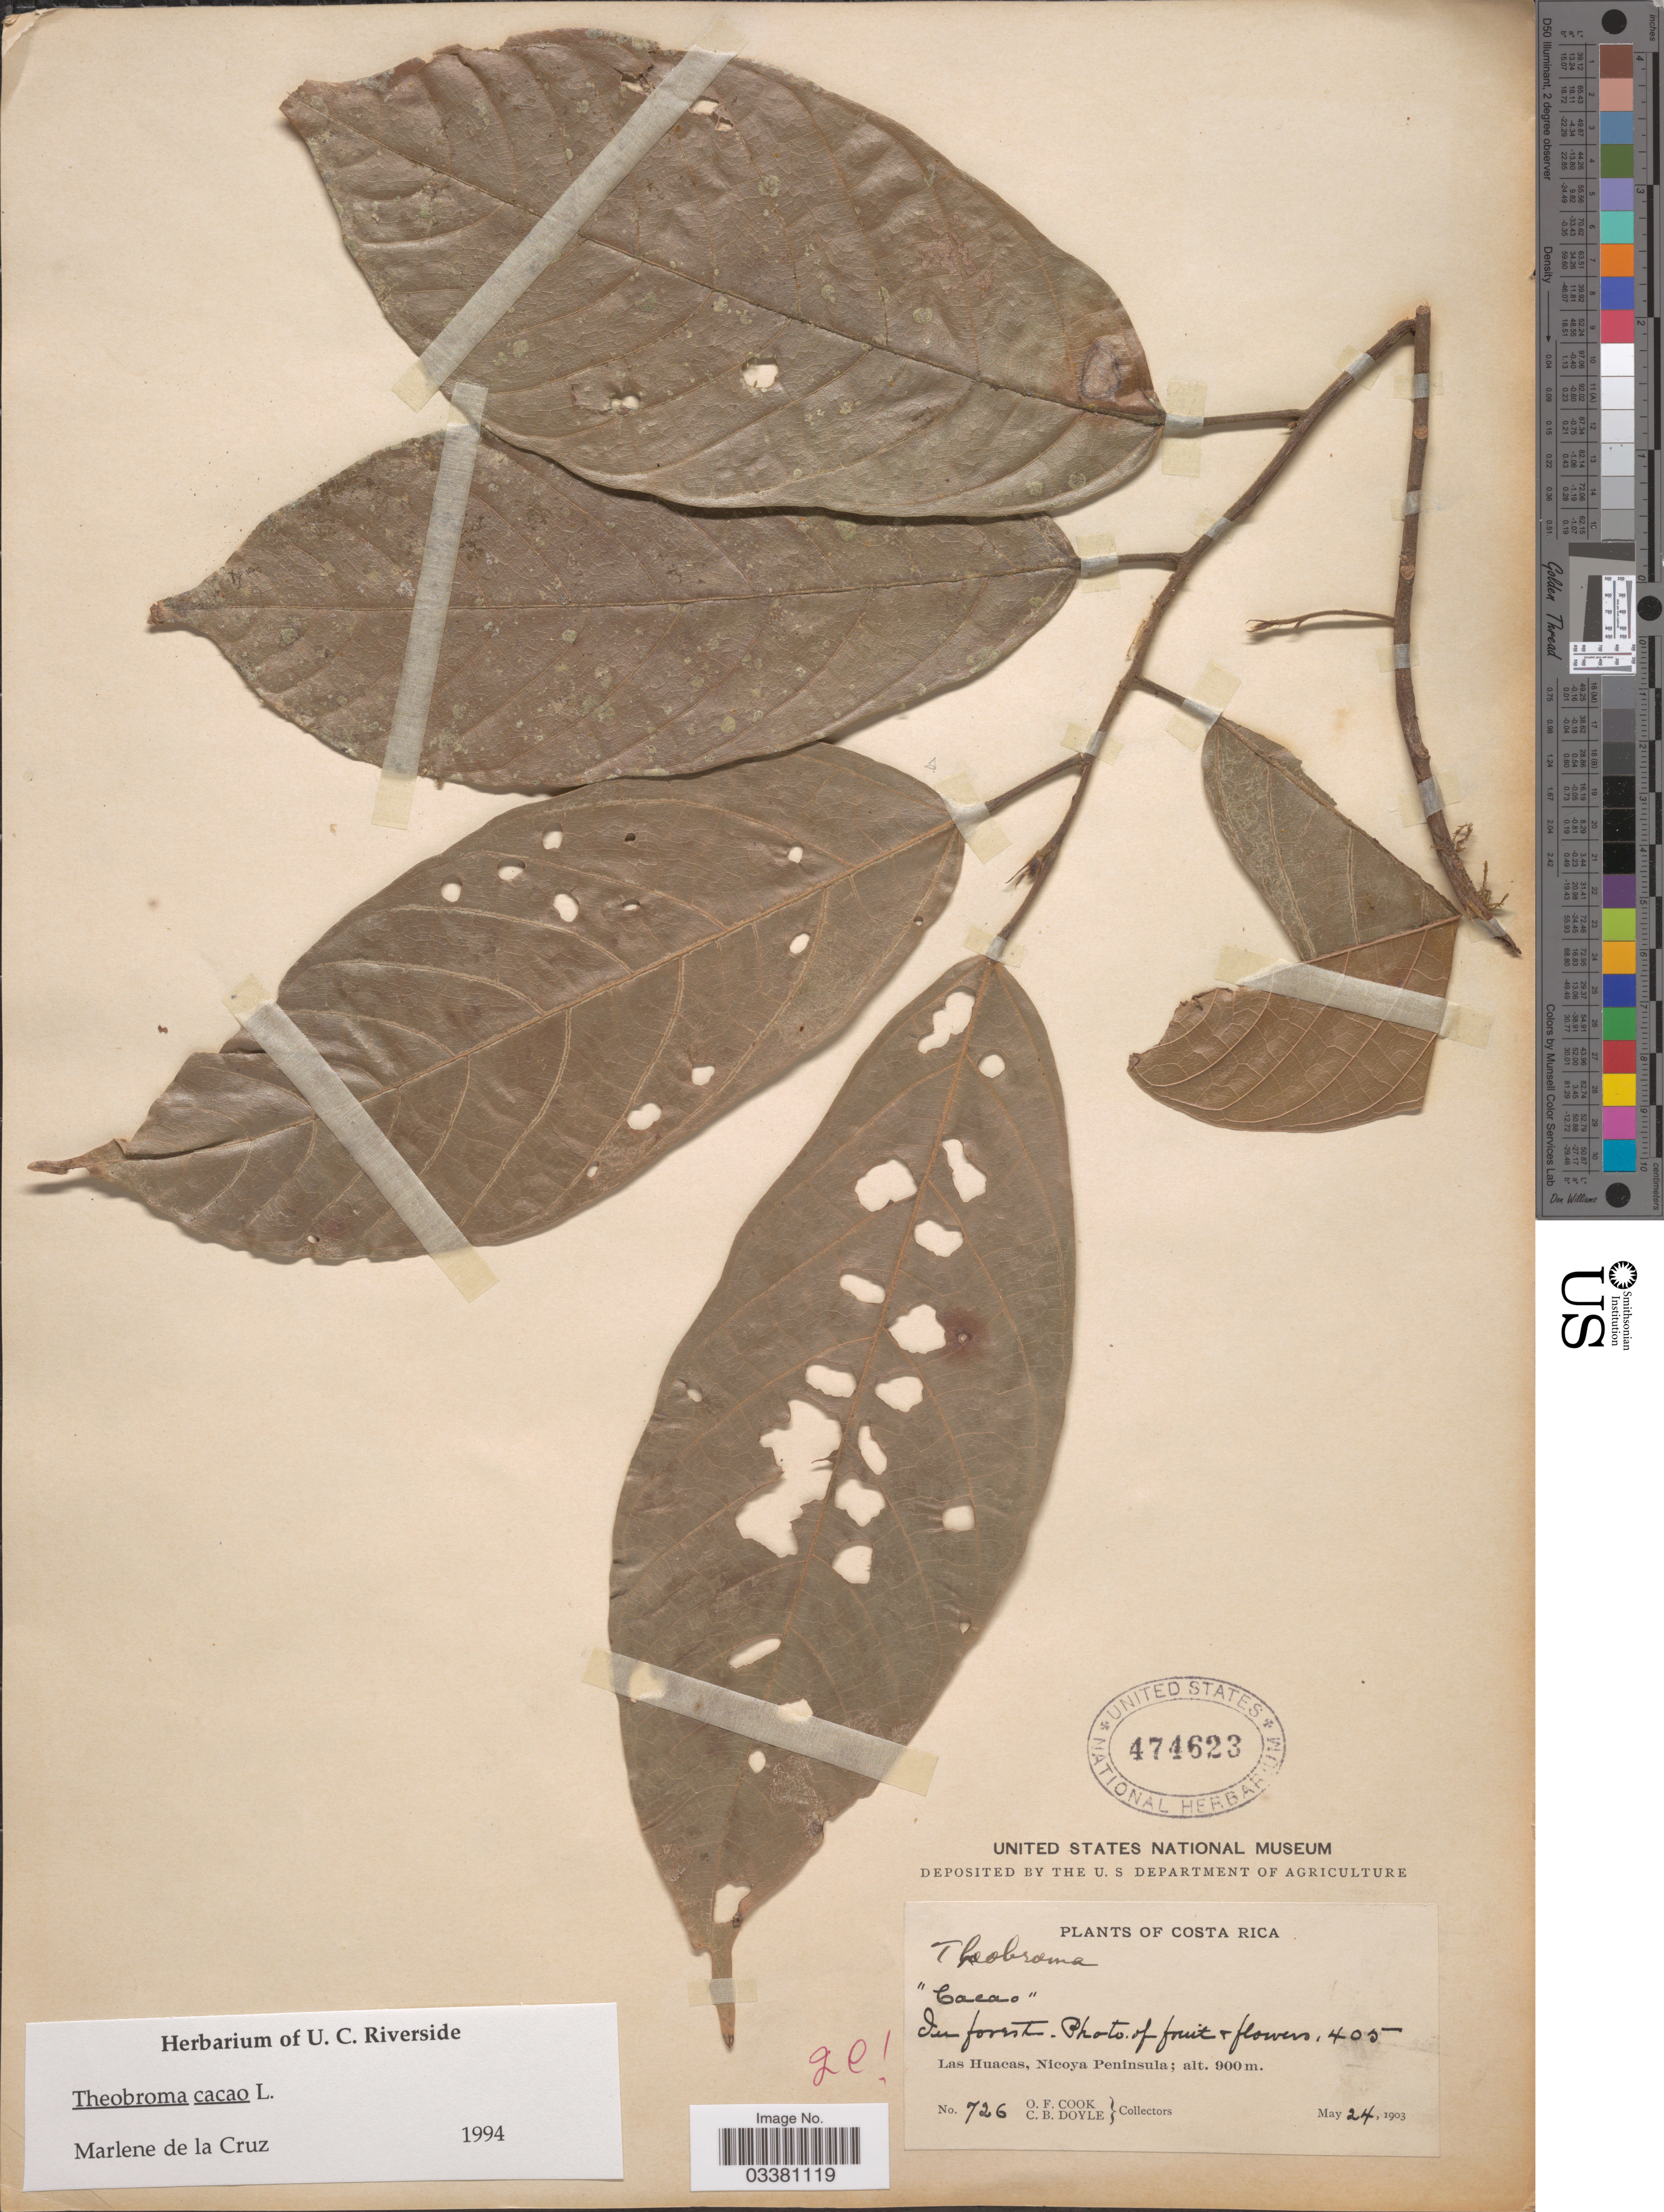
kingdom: Plantae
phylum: Tracheophyta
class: Magnoliopsida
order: Malvales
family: Malvaceae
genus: Theobroma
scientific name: Theobroma cacao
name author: L.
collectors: O. F. Cook & C. Doyle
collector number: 726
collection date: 1903-05-24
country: Costa Rica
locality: Las Huacas, Nicoya Peninsula.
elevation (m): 900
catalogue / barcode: US 474623